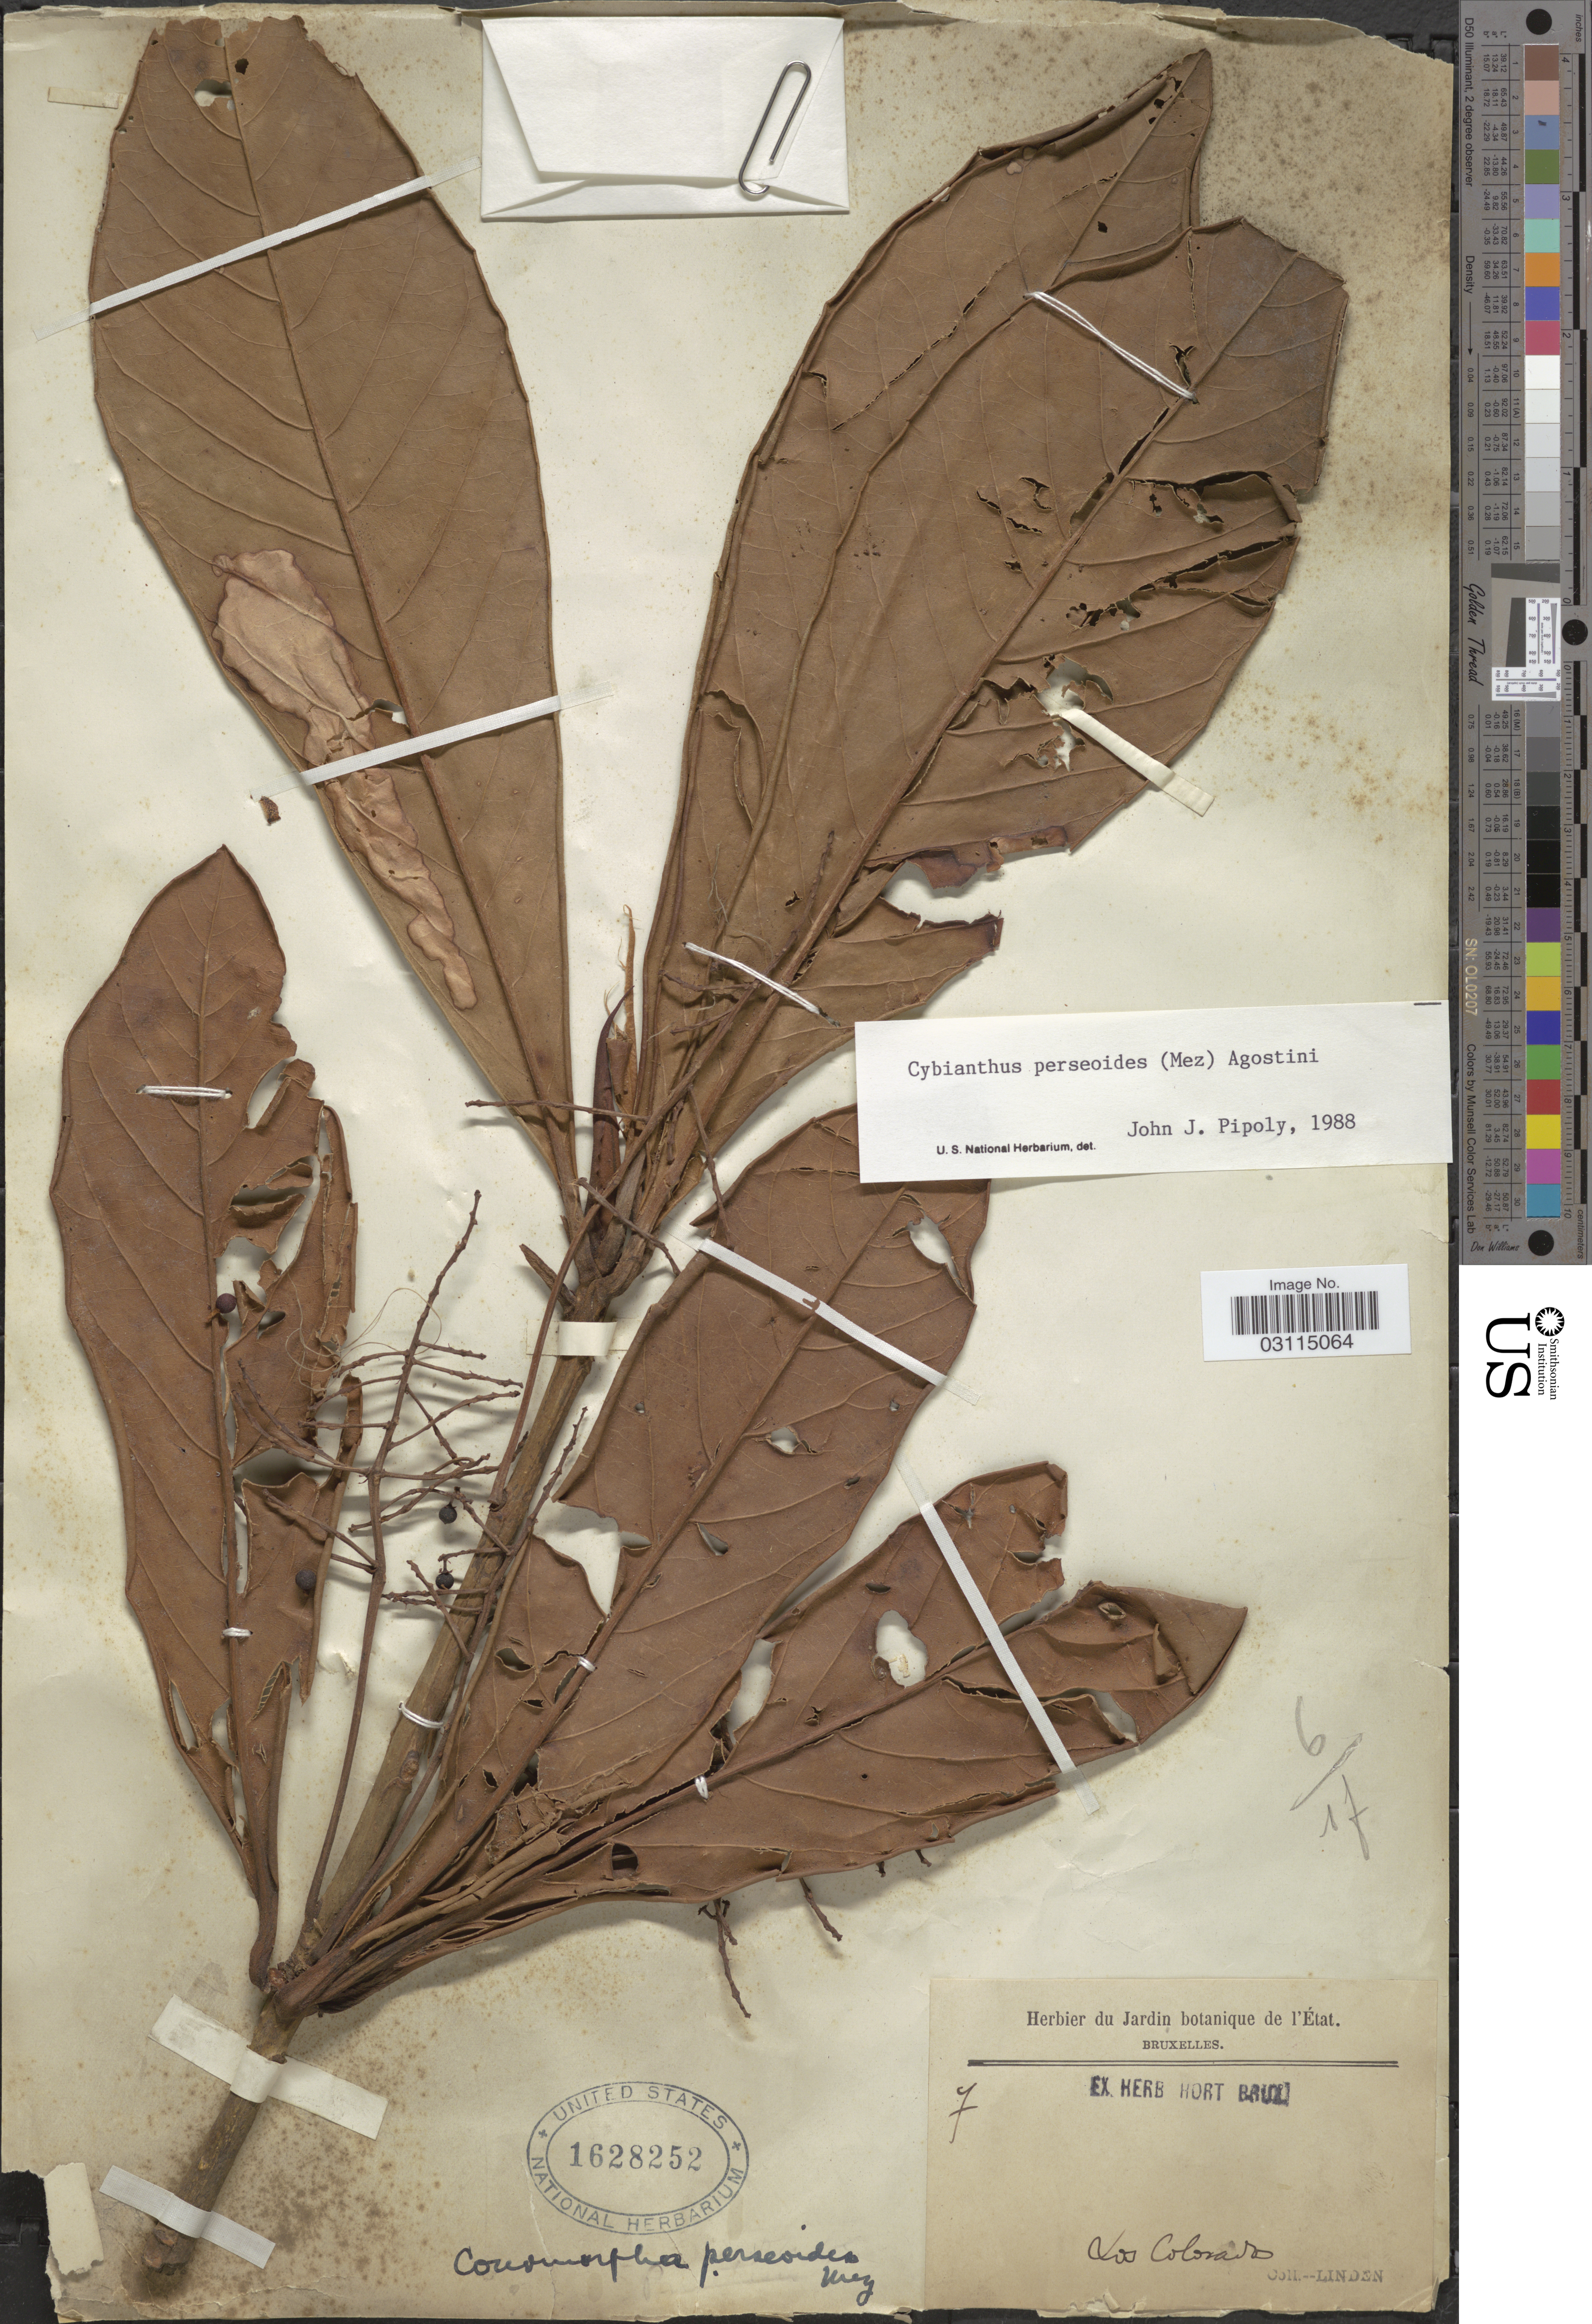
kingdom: Plantae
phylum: Tracheophyta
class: Magnoliopsida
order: Ericales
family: Primulaceae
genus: Cybianthus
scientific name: Cybianthus perseoides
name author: (Mez) G. Agostini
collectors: -- Linden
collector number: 7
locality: Los Colorados.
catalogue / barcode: US 1628252